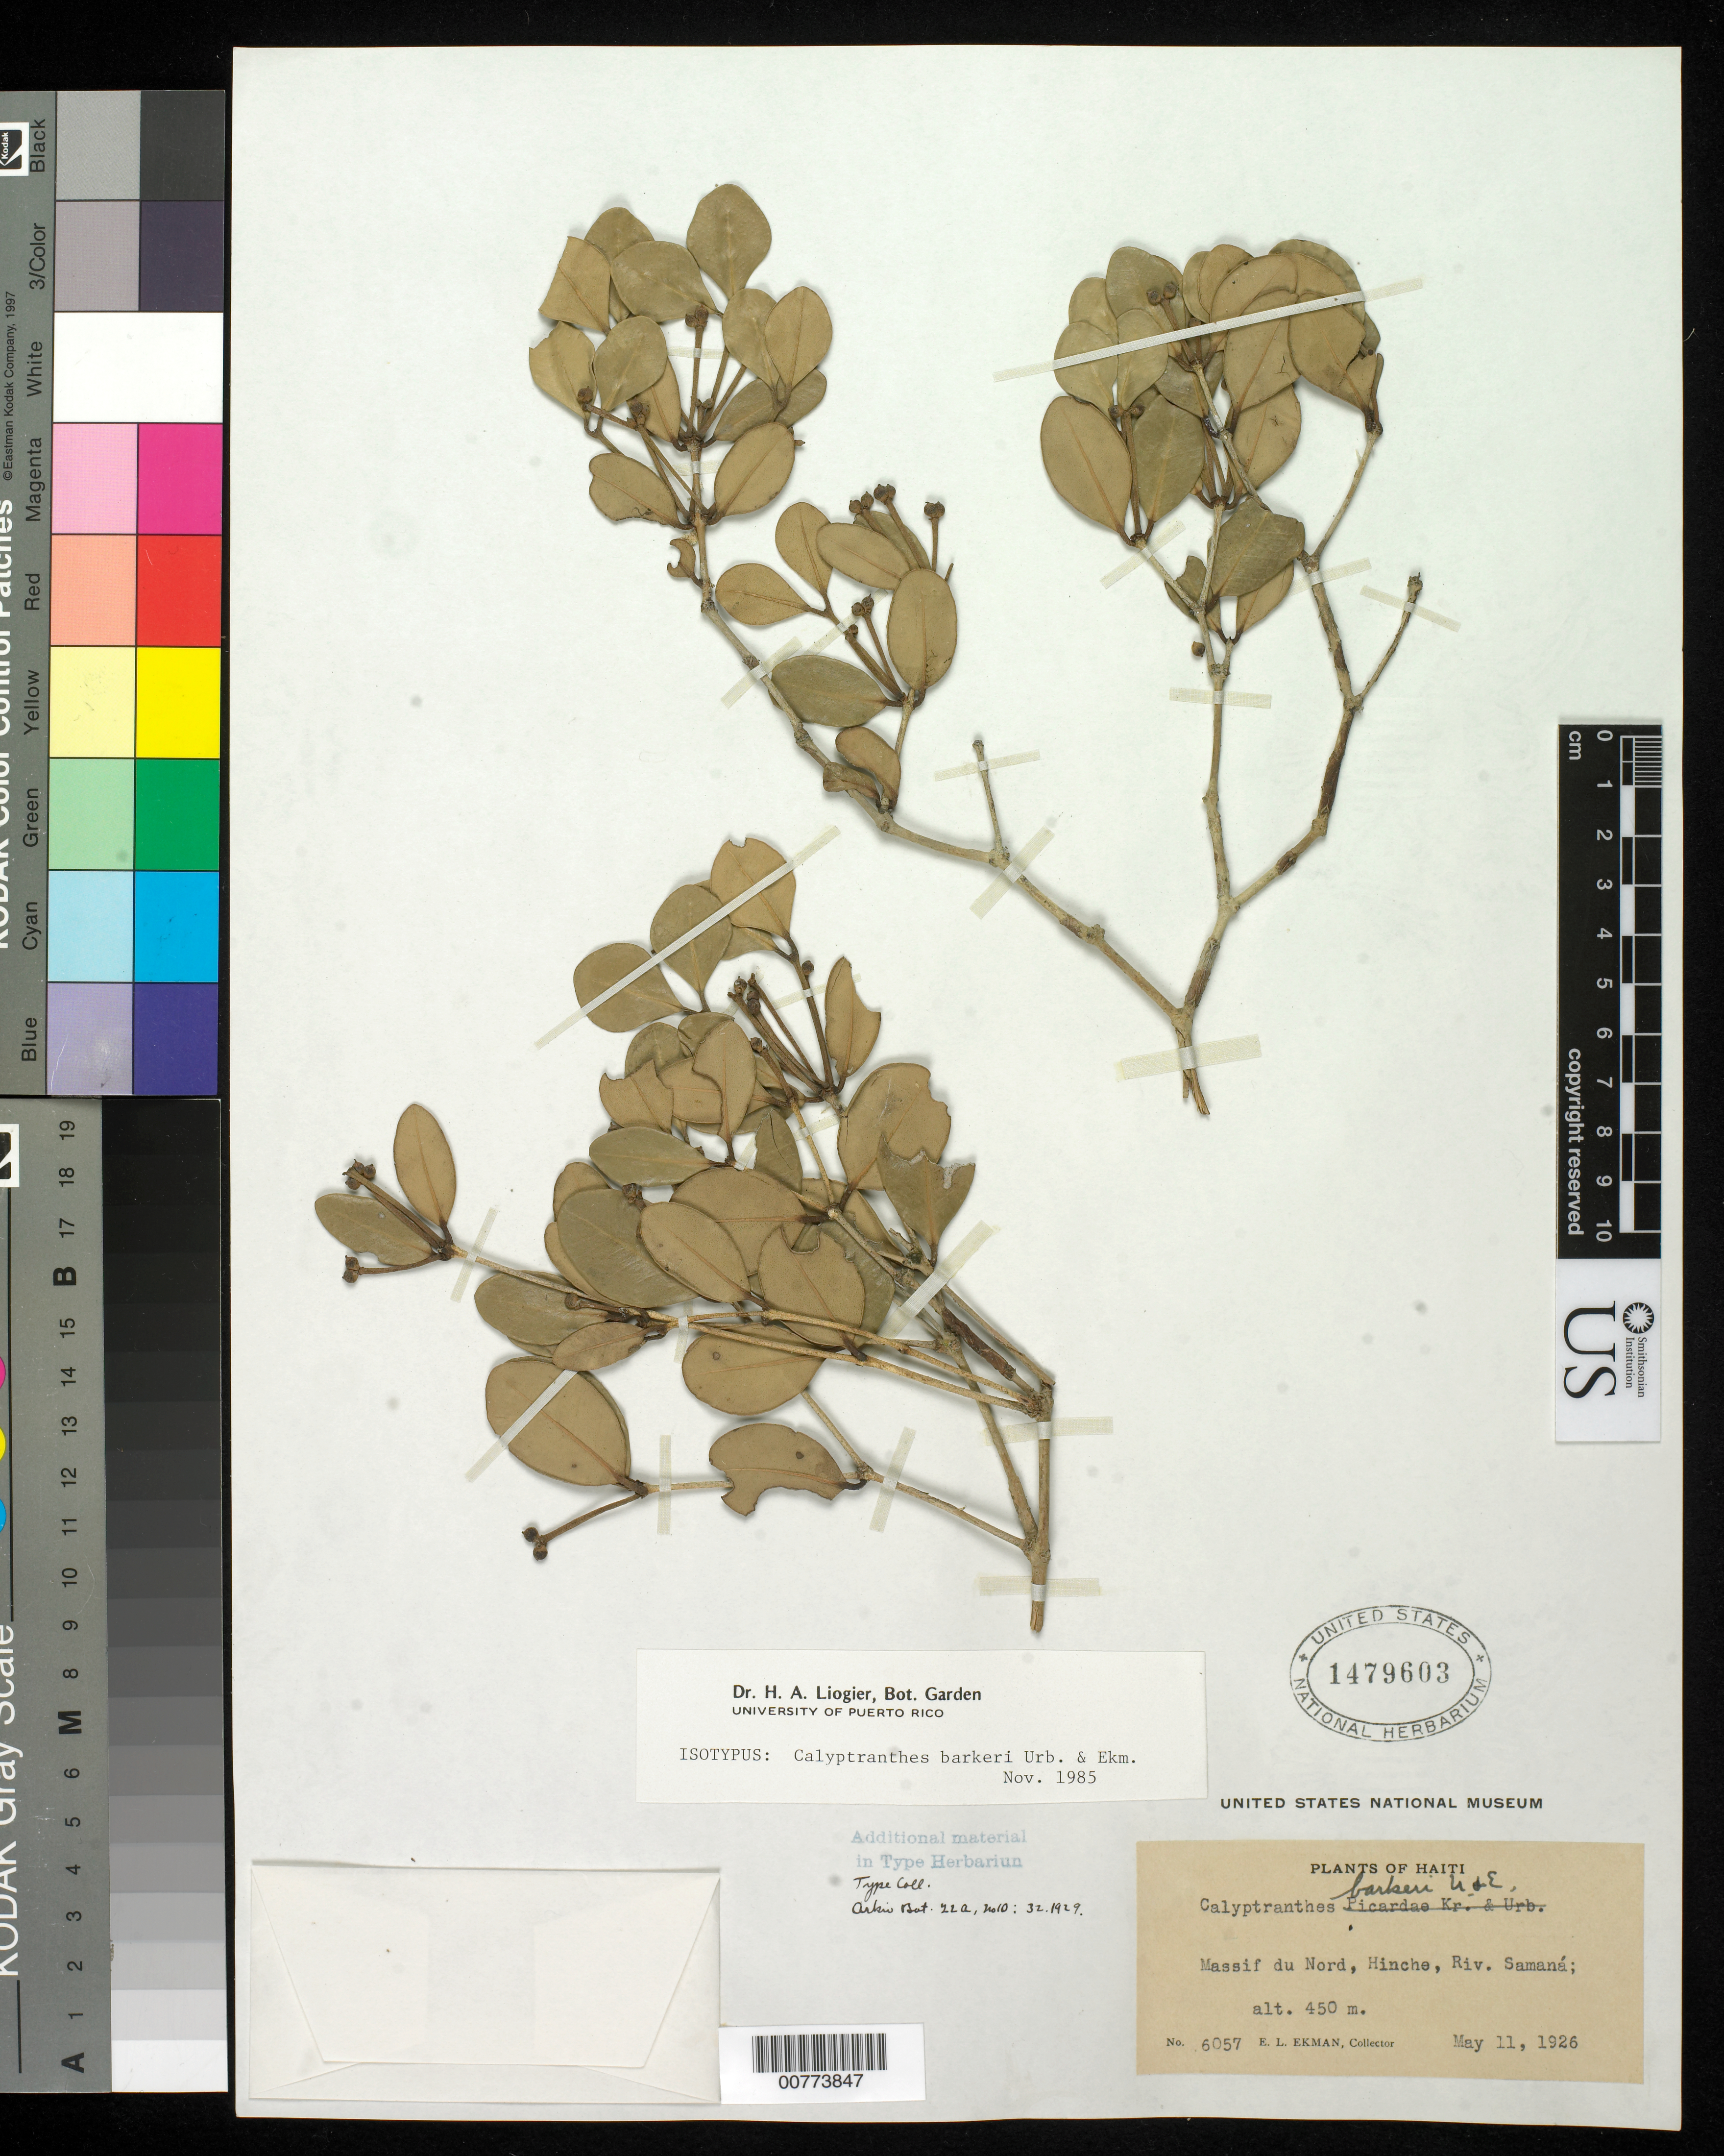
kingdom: Plantae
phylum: Tracheophyta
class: Magnoliopsida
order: Myrtales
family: Myrtaceae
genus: Calyptranthes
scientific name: Calyptranthes barkeri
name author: Ekman & Urb.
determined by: Liogier, Alain H.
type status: Isotype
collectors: E. L. Ekman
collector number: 6057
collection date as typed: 11 May 1926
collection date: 1926-05-11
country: Haiti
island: Hispaniola Island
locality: Massif du Nord, Hinche, Riv. Samaná.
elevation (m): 450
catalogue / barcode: US 1479603